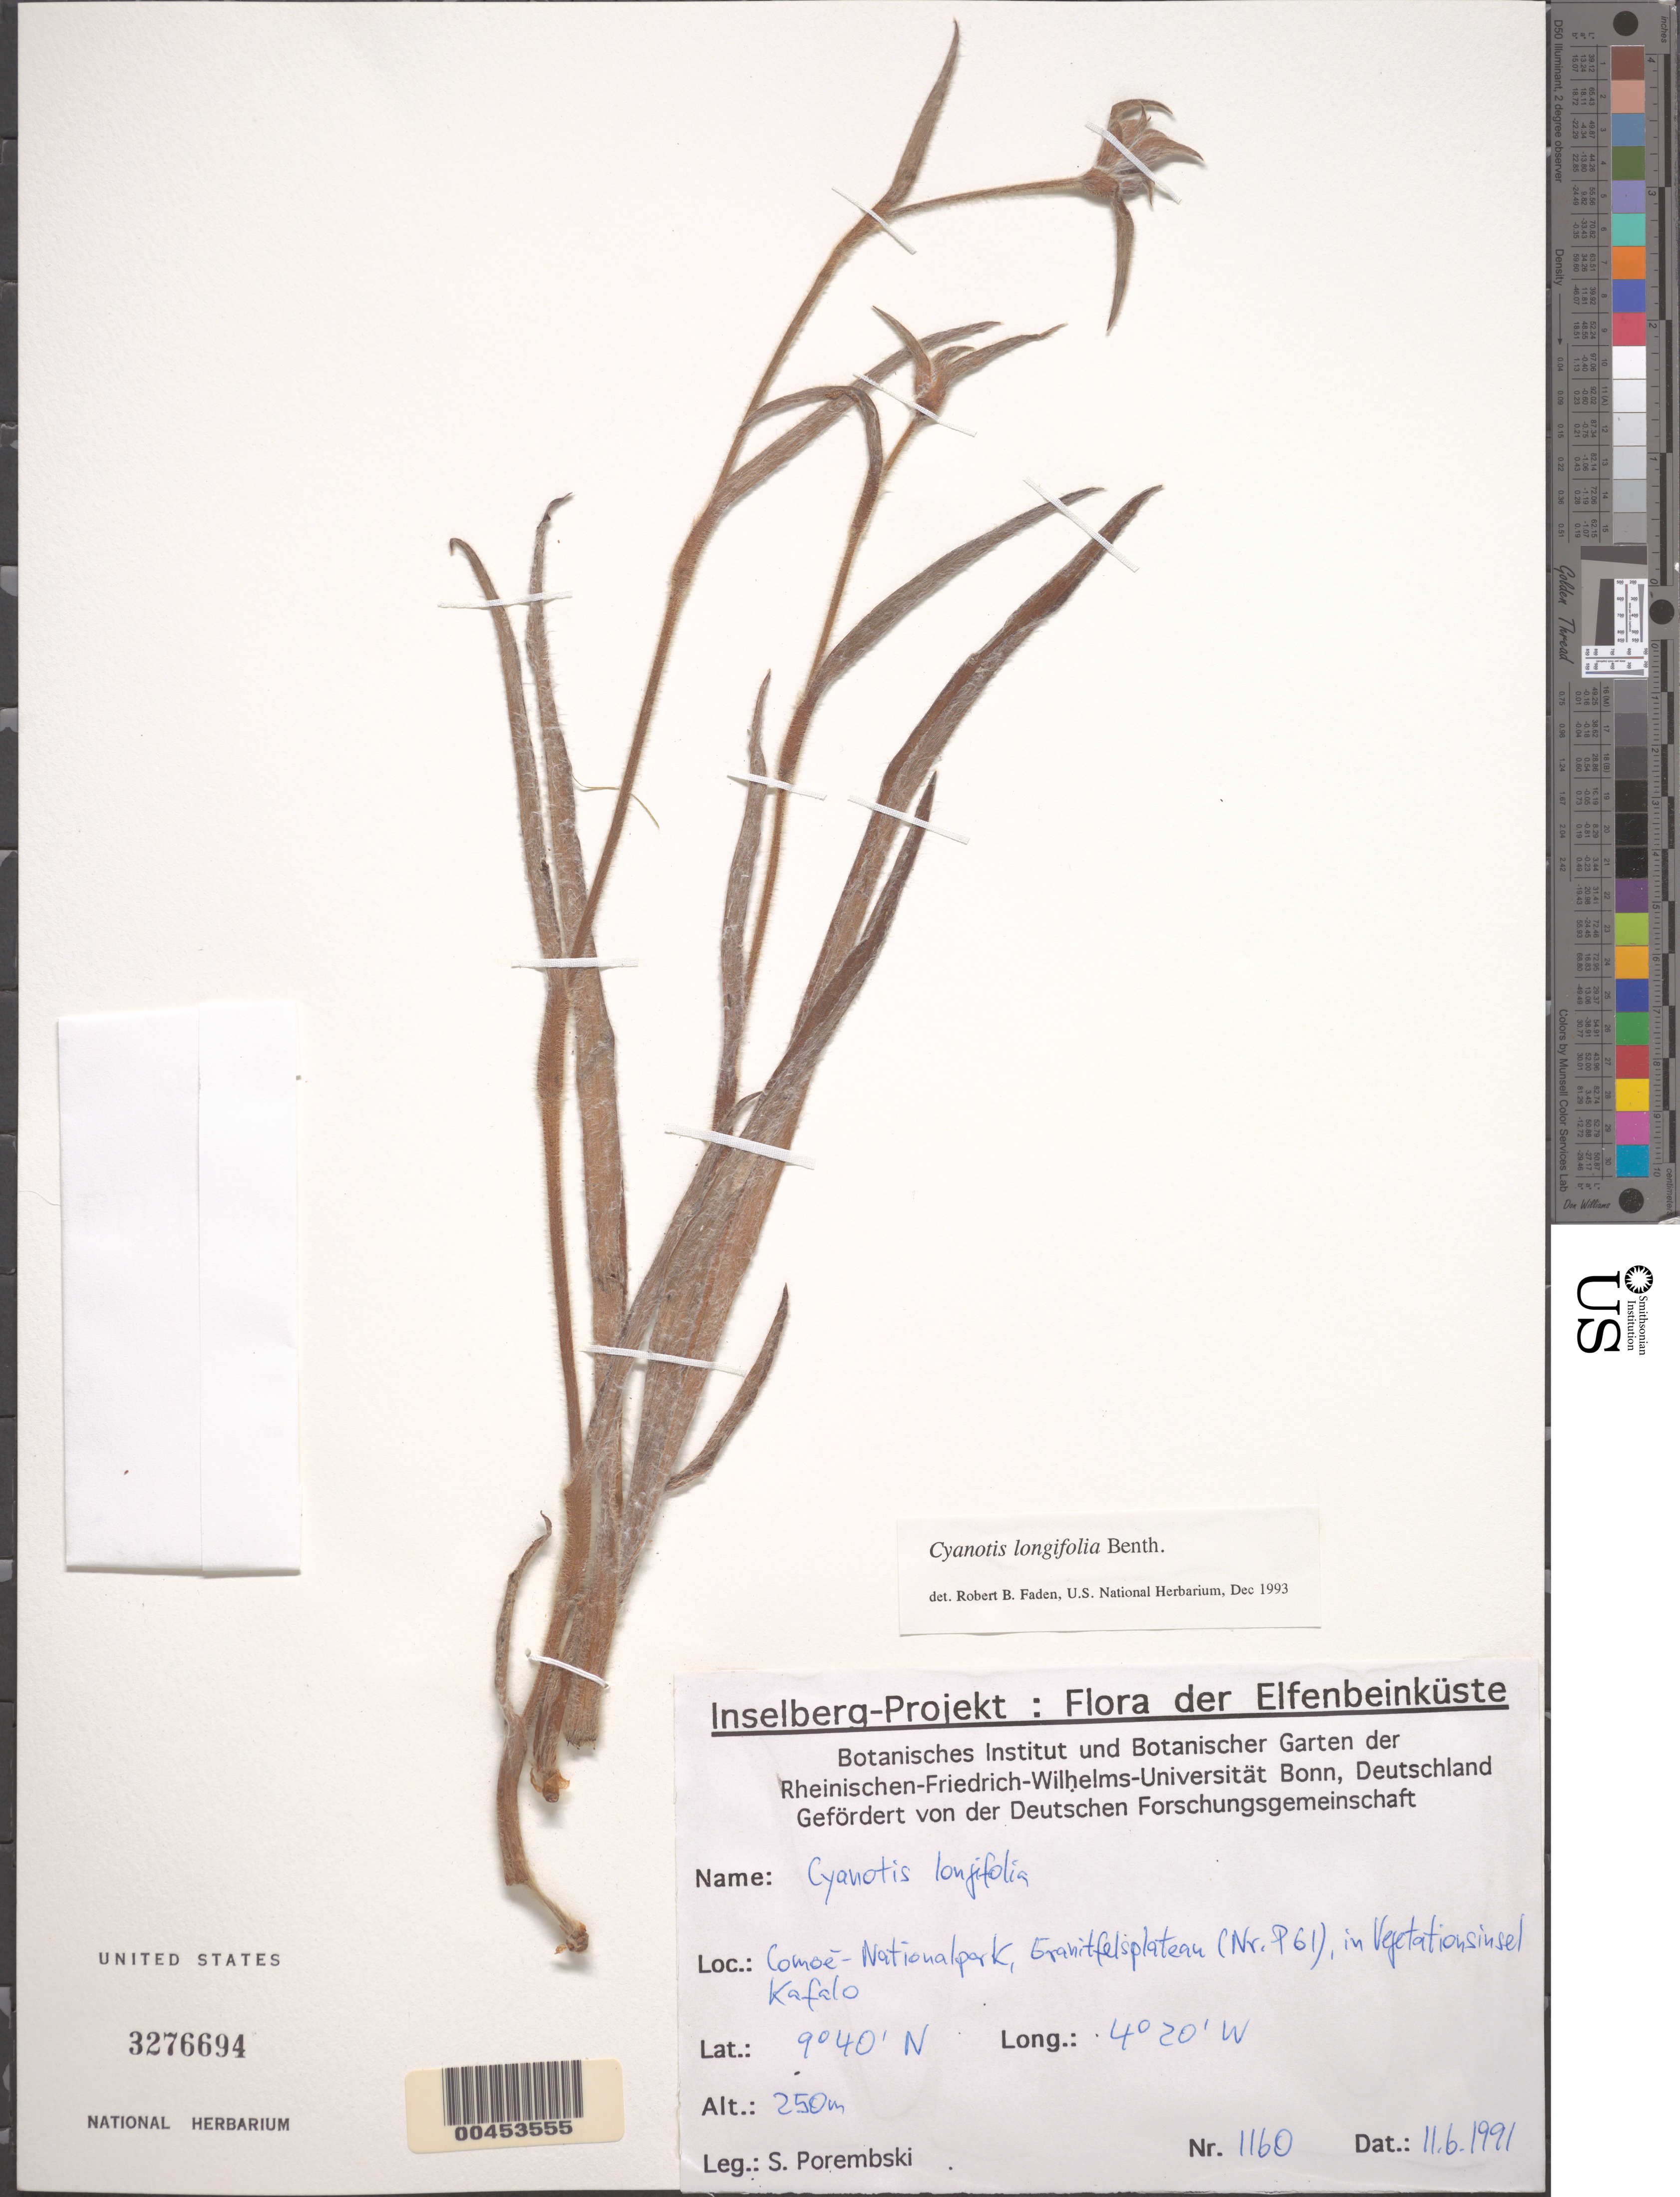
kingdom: Plantae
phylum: Tracheophyta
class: Liliopsida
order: Commelinales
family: Commelinaceae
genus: Cyanotis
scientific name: Cyanotis longifolia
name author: Benth.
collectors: S. Porembski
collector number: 1160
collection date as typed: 11 Jun 1991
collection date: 1991-06-11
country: Ivory Coast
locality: Comoe National Park, (nr. p61), kafalo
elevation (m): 250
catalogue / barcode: US 3276694